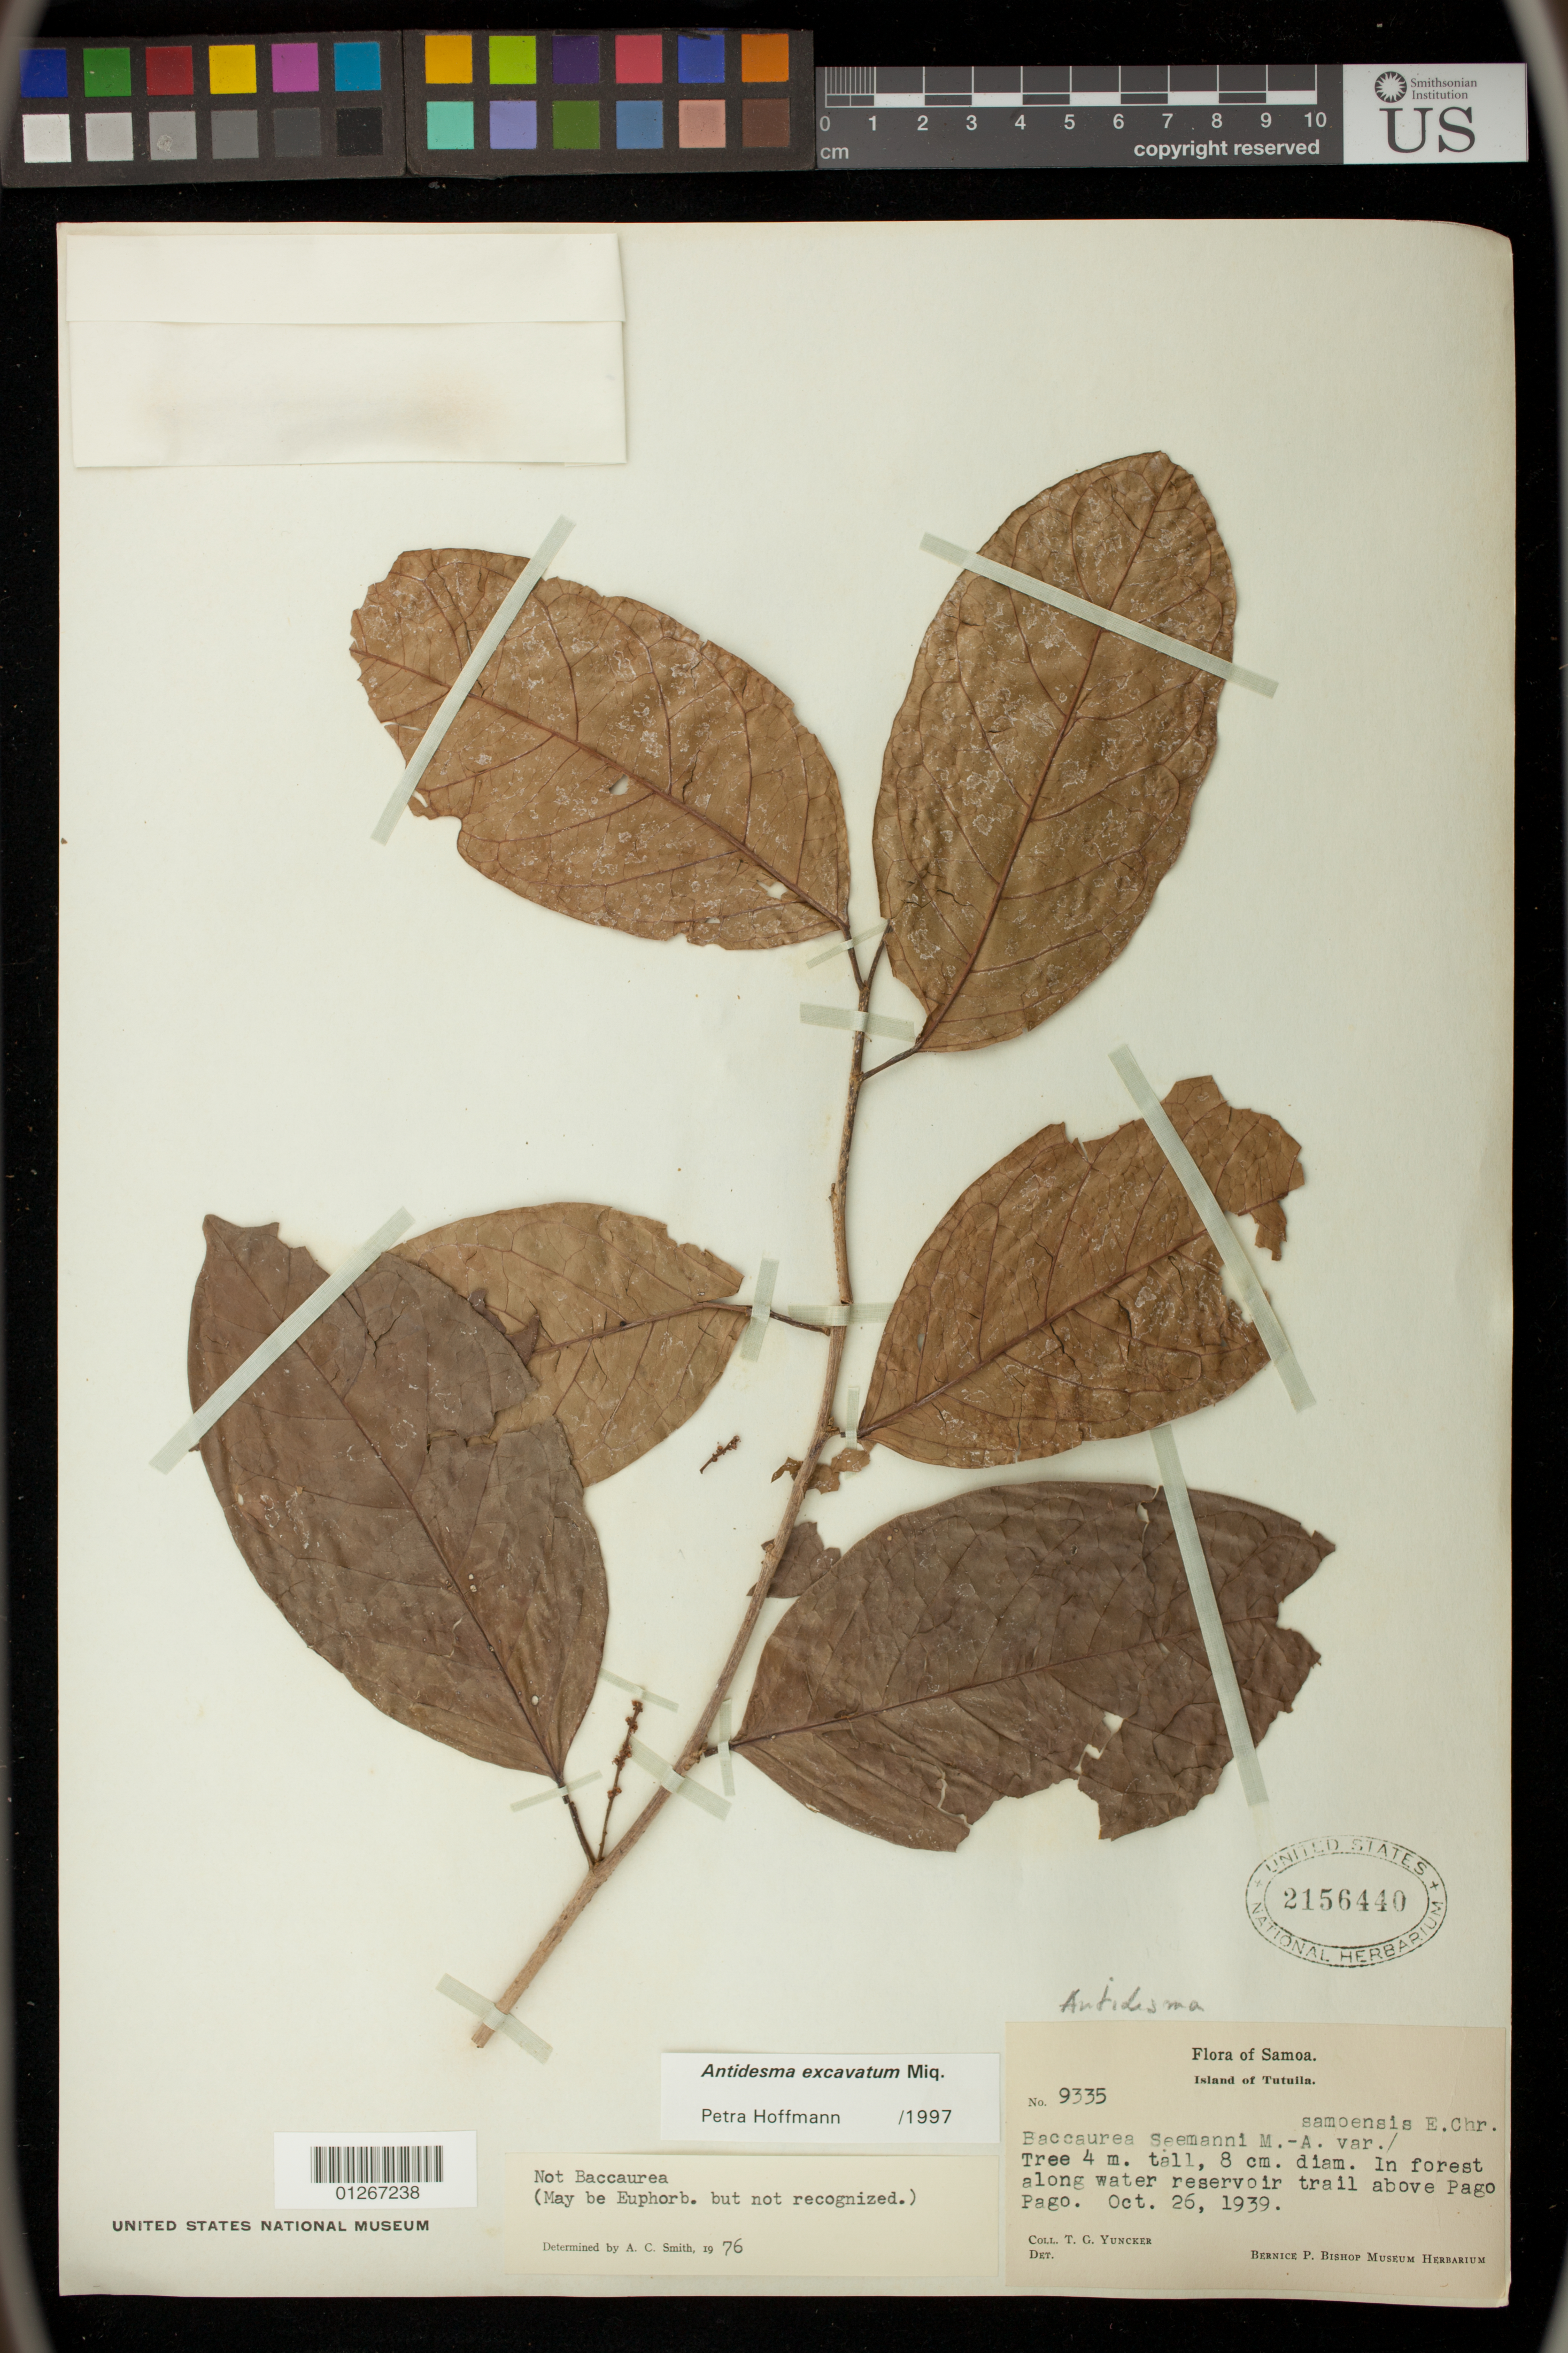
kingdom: Plantae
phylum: Tracheophyta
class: Magnoliopsida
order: Malpighiales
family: Phyllanthaceae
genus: Antidesma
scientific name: Antidesma excavatum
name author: Miq.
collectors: T. G. Yuncker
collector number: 9335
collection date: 1939-10-26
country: American Samoa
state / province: Eastern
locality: Island of Tutuila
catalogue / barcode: US 2156440